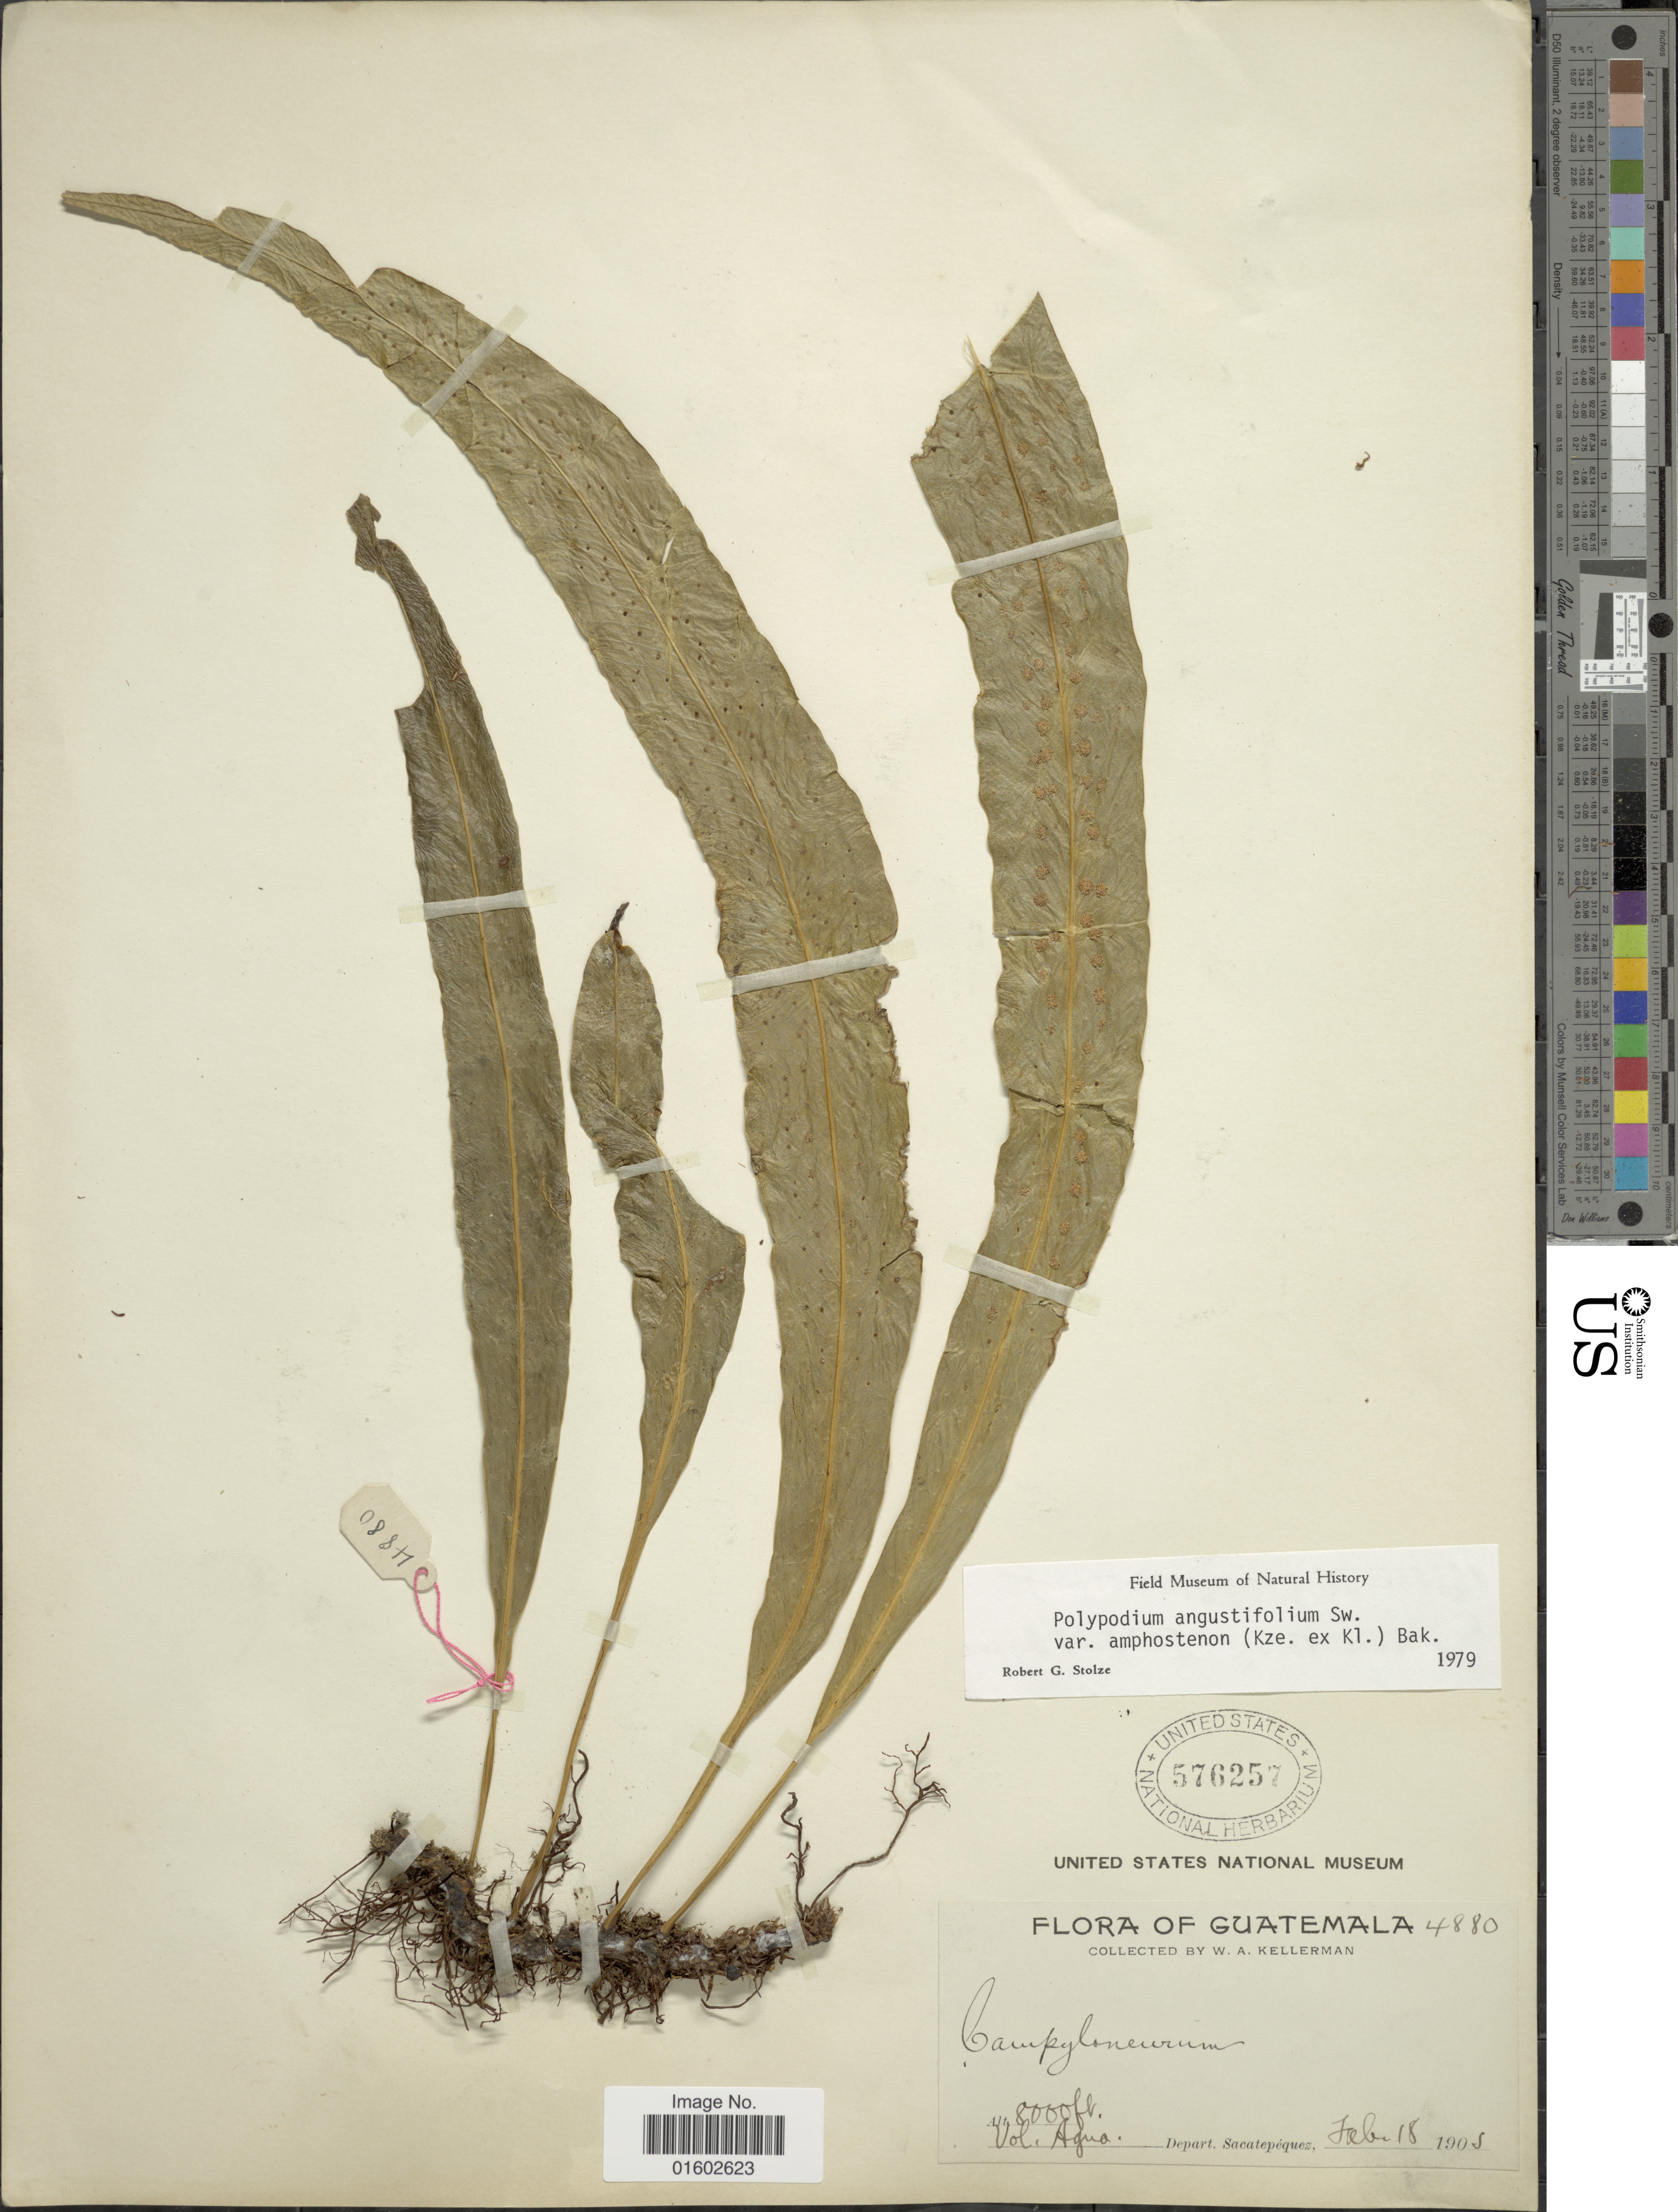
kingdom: Plantae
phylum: Tracheophyta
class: Polypodiopsida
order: Polypodiales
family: Polypodiaceae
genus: Campyloneurum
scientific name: Campyloneurum amphostenon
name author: (Kunze ex Klotzsch) Fée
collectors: W. Kellerman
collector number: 4880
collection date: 1905-02-18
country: Guatemala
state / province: Sacatepéquez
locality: Vol. Agua., Depart. Sacatepequez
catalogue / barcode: US 576257